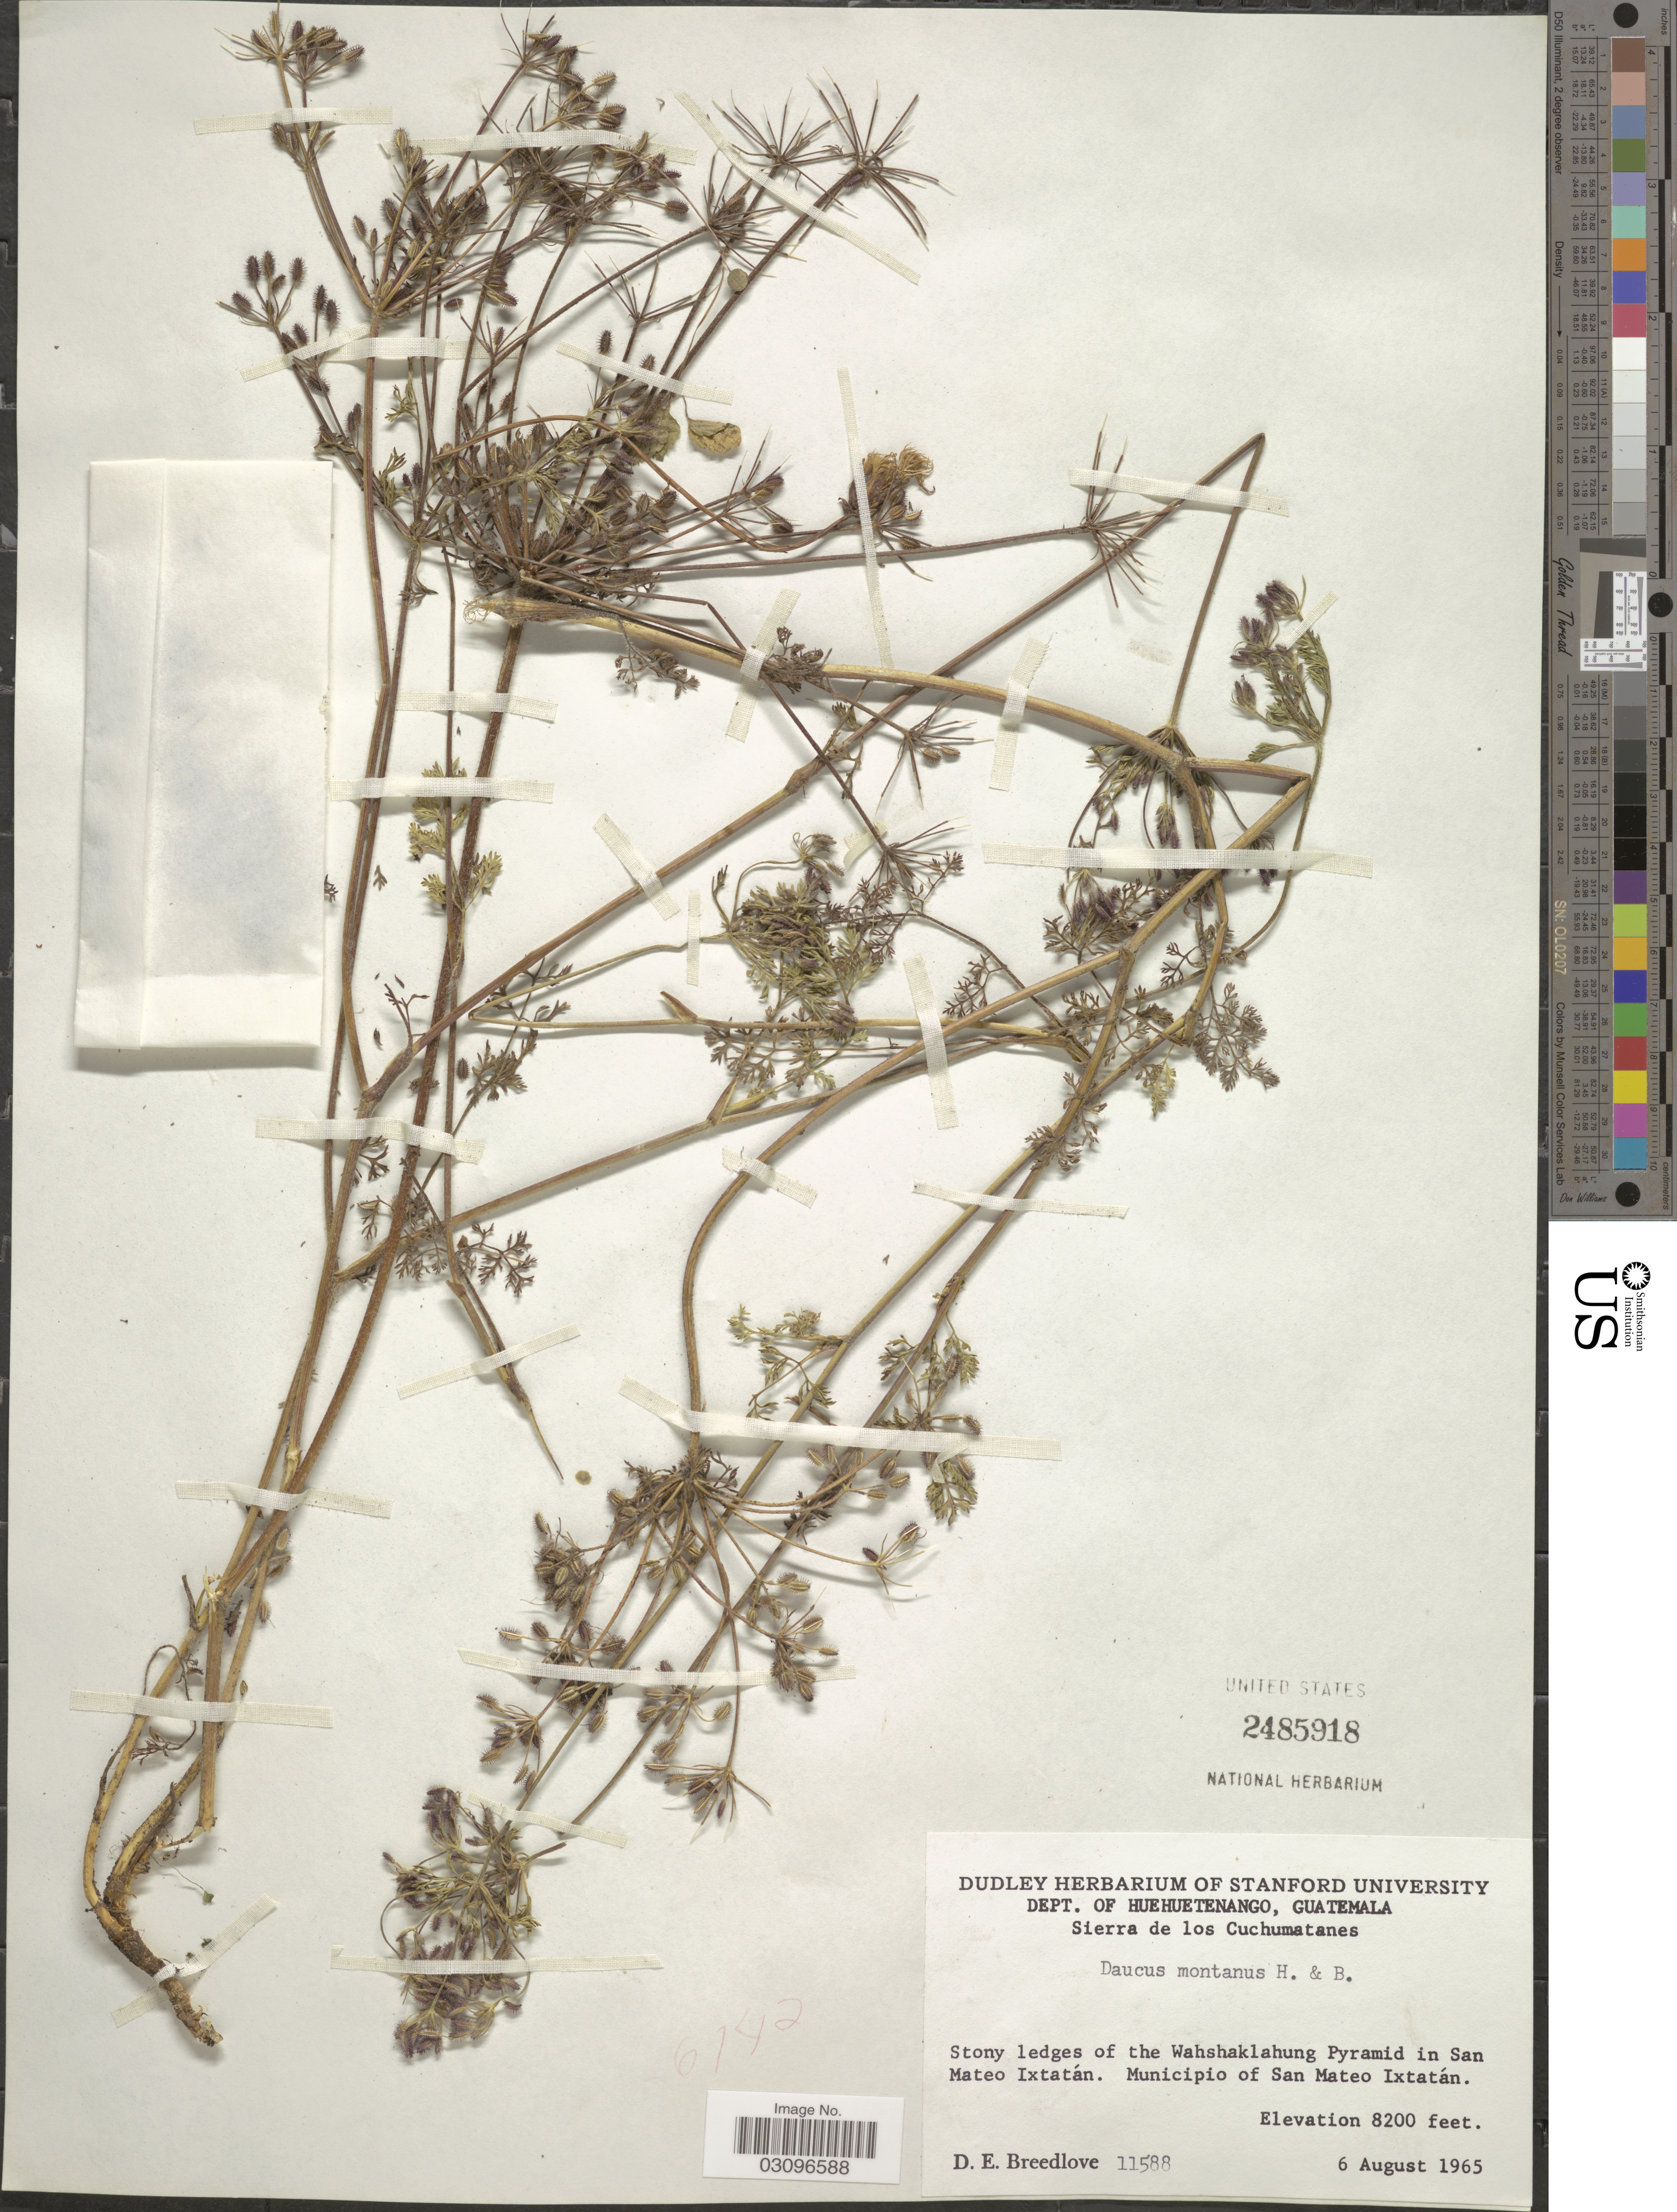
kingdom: Plantae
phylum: Tracheophyta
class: Magnoliopsida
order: Apiales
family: Apiaceae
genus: Daucus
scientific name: Daucus montanus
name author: Humb. & Bonpl. ex Spreng.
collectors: D. E. Breedlove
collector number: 11588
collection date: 1965-08-06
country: Guatemala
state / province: Huehuetenango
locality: Dept. of Huehuetenango, Sierra de los Cuchumatanes, Stony ledges of the Wahshaklahung Pyramid in San Mateo Ixtatán. Municipio of San Mateo Ixtatán.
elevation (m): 2499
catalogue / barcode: US 2485918